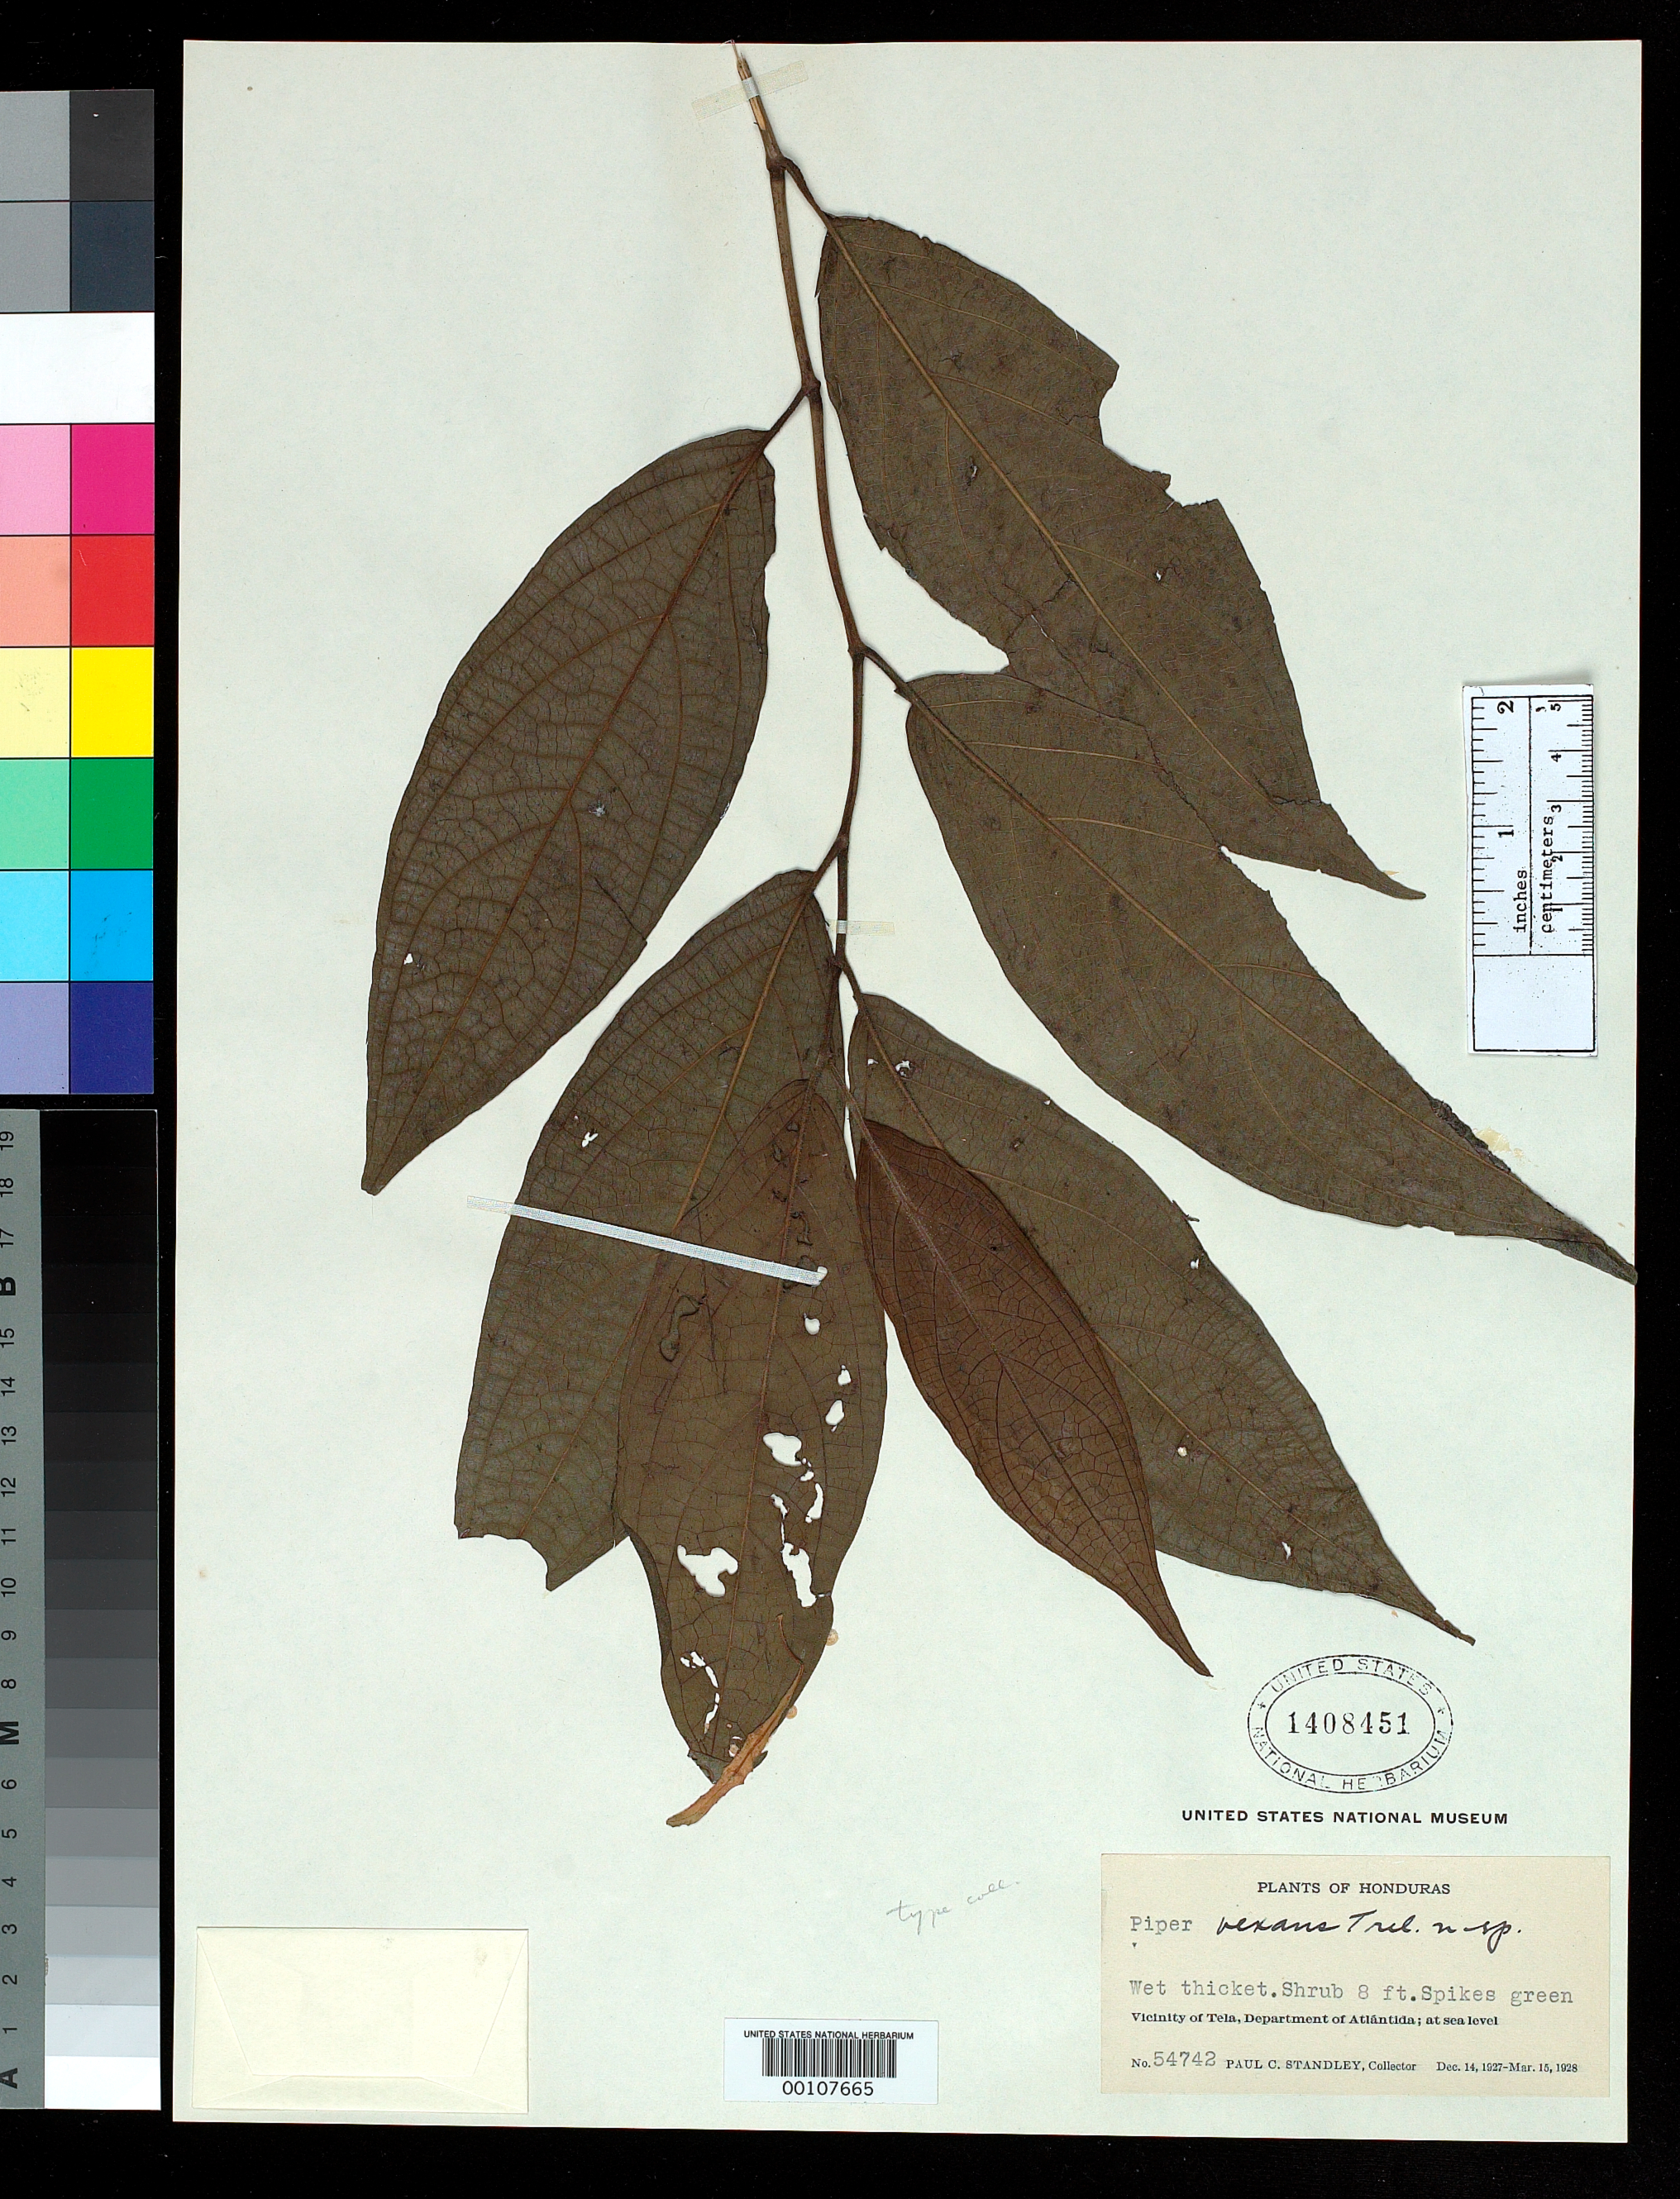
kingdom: Plantae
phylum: Tracheophyta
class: Magnoliopsida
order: Piperales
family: Piperaceae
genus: Piper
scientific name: Piper vexans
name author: Trel.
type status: Isotype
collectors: P. C. Standley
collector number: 54742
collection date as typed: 18 Jan 1928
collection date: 1928-01-18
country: Honduras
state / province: Atlántida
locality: Near Tela; alt. sea level.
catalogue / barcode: US 1408451